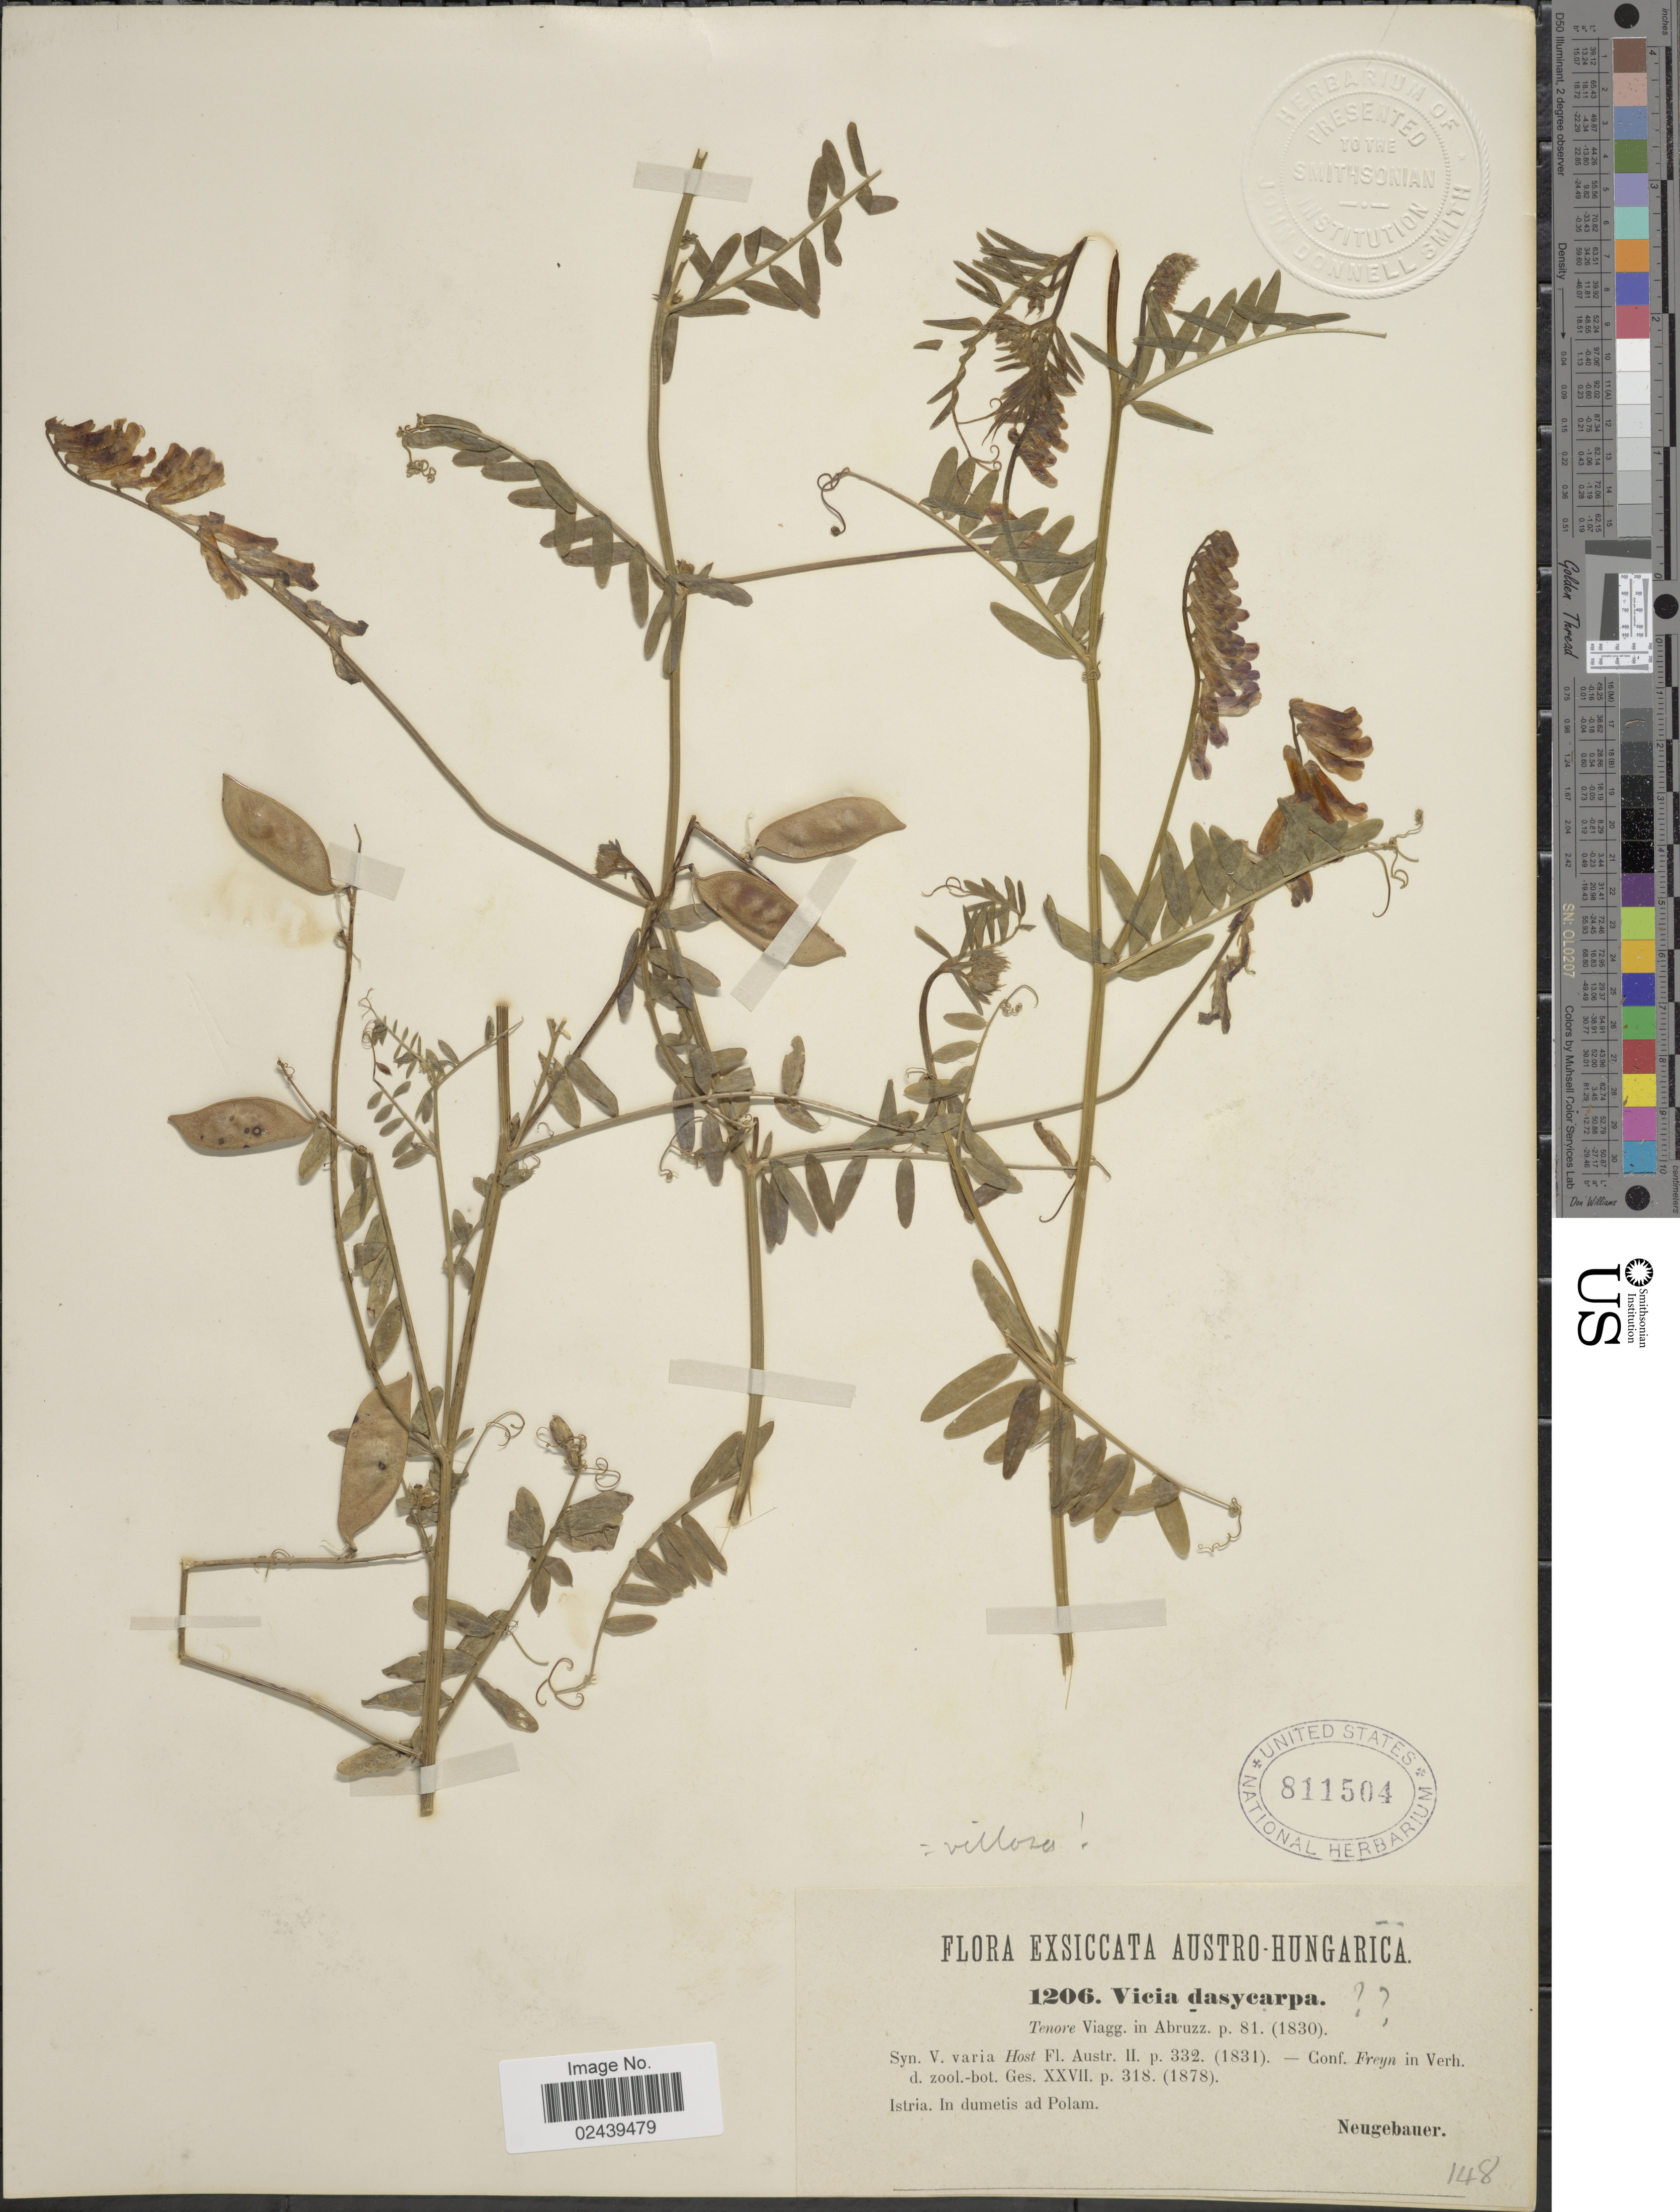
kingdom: Plantae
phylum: Tracheophyta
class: Magnoliopsida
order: Fabales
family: Fabaceae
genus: Vicia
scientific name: Vicia villosa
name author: Roth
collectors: Neugebauer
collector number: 1206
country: Croatia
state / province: Istria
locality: Istria, In dumetis ad Polam, Austro-Hungarica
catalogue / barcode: US 811504